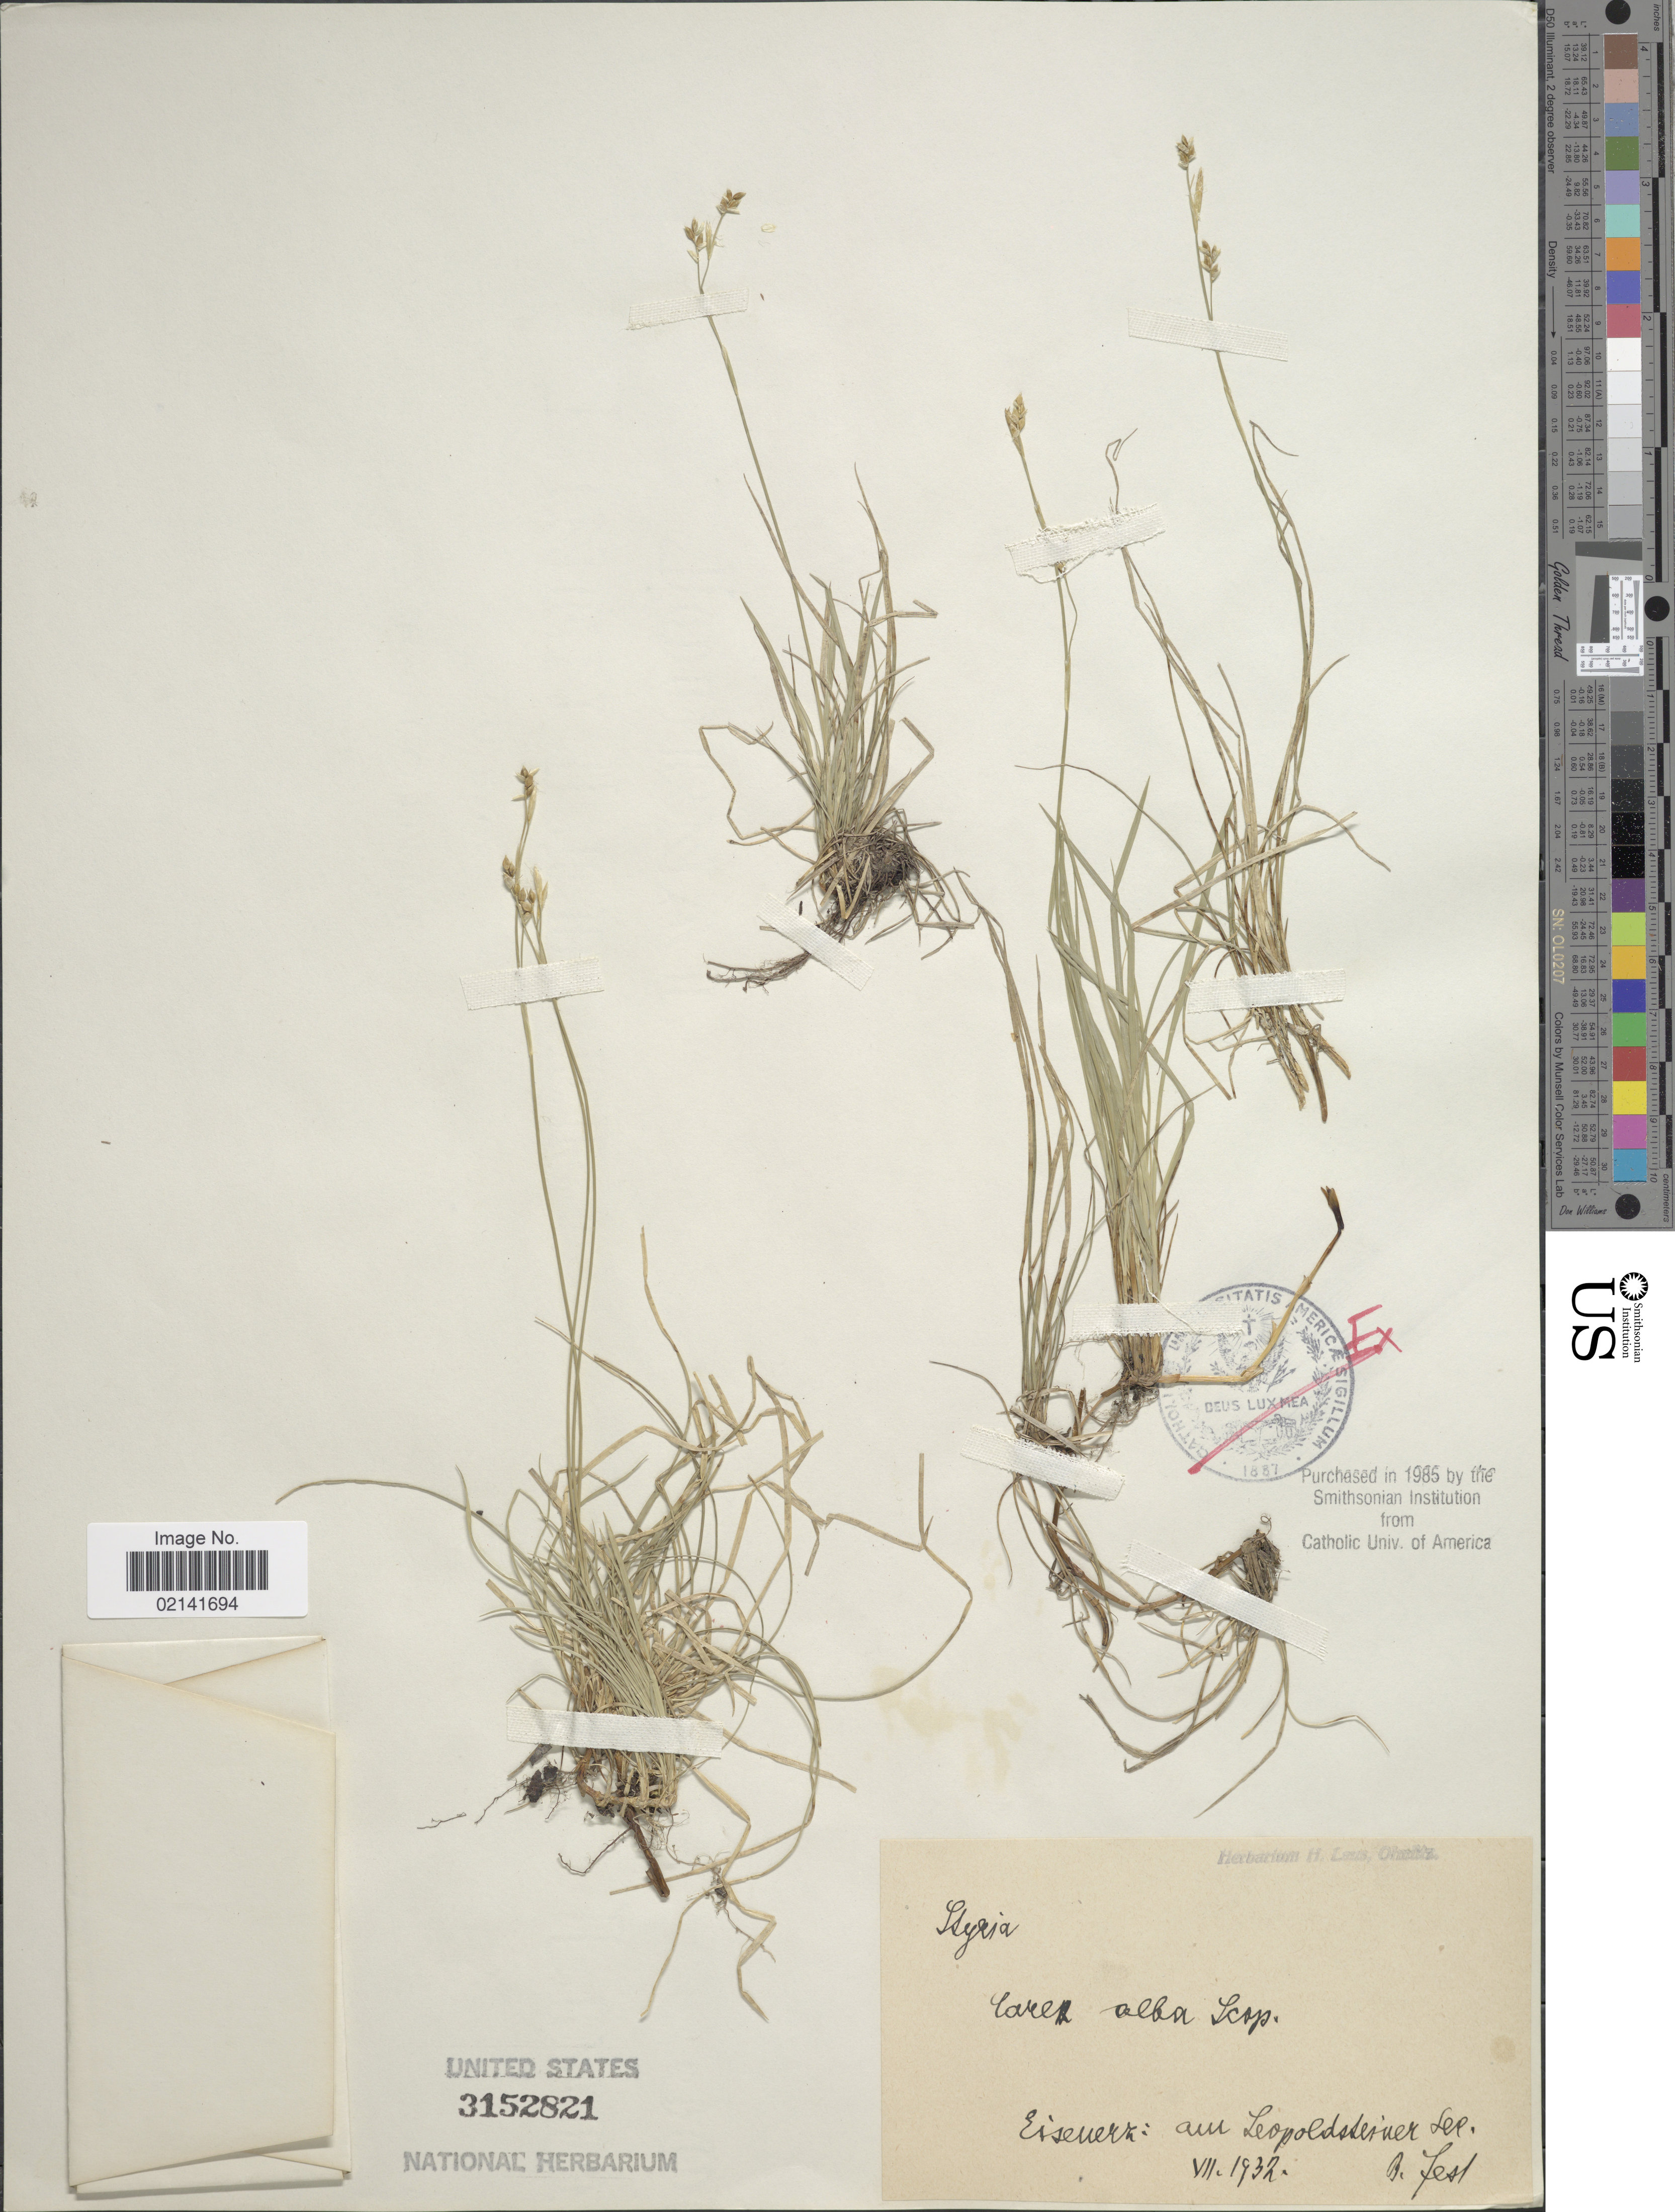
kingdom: Plantae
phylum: Tracheophyta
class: Liliopsida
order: Poales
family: Cyperaceae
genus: Carex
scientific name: Carex alba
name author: Scop.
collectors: Ex herb. H. Laus Olmitz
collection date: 1932-07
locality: Esseuerz: au Leopoldsteiner ser. [interpreted]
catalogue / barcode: US 3152821